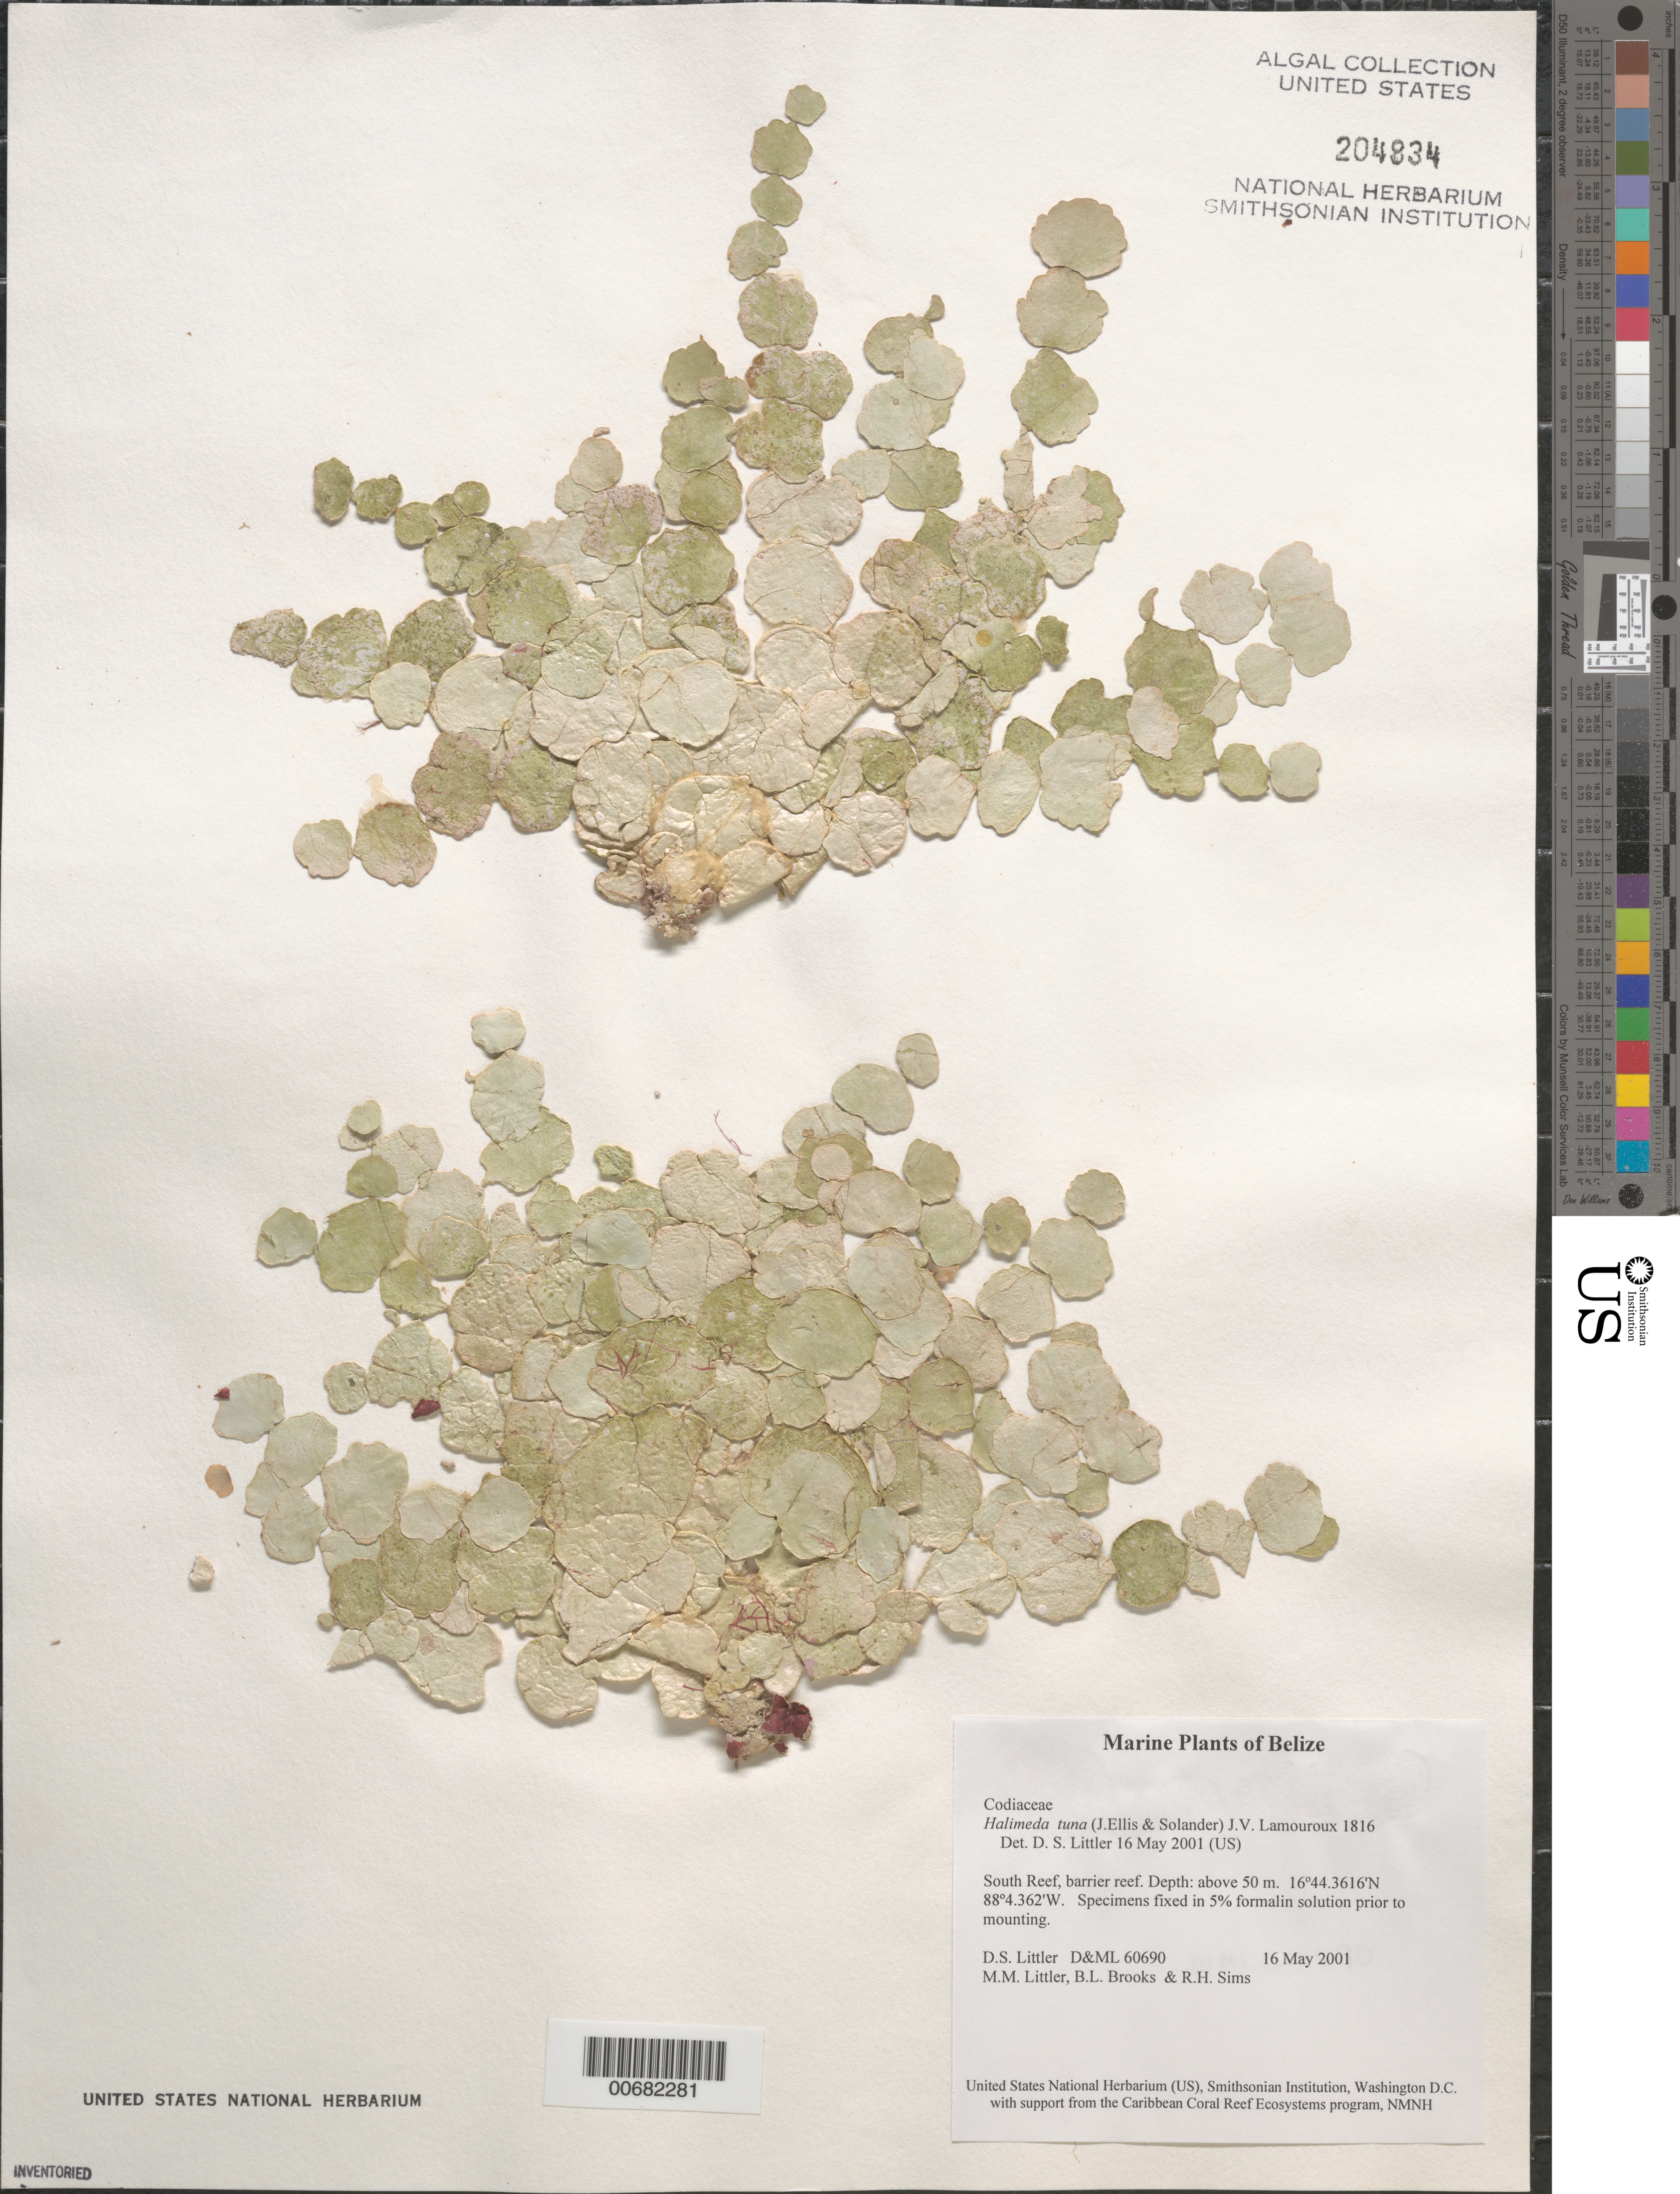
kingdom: Plantae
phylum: Chlorophyta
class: Ulvophyceae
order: Bryopsidales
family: Halimedaceae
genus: Halimeda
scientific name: Halimeda tuna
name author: (J. Ellis & Sol.) J.V.Lamouroux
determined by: Littler, D. S.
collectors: D. S. Littler, M. M. Littler, B. Brooks & R. H. Sims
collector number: D&ML 60690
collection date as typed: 16 May 2001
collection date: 2001-05-16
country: Belize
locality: South Reef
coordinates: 16 44.3616' N, 88 4.362' W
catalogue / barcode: US 204834